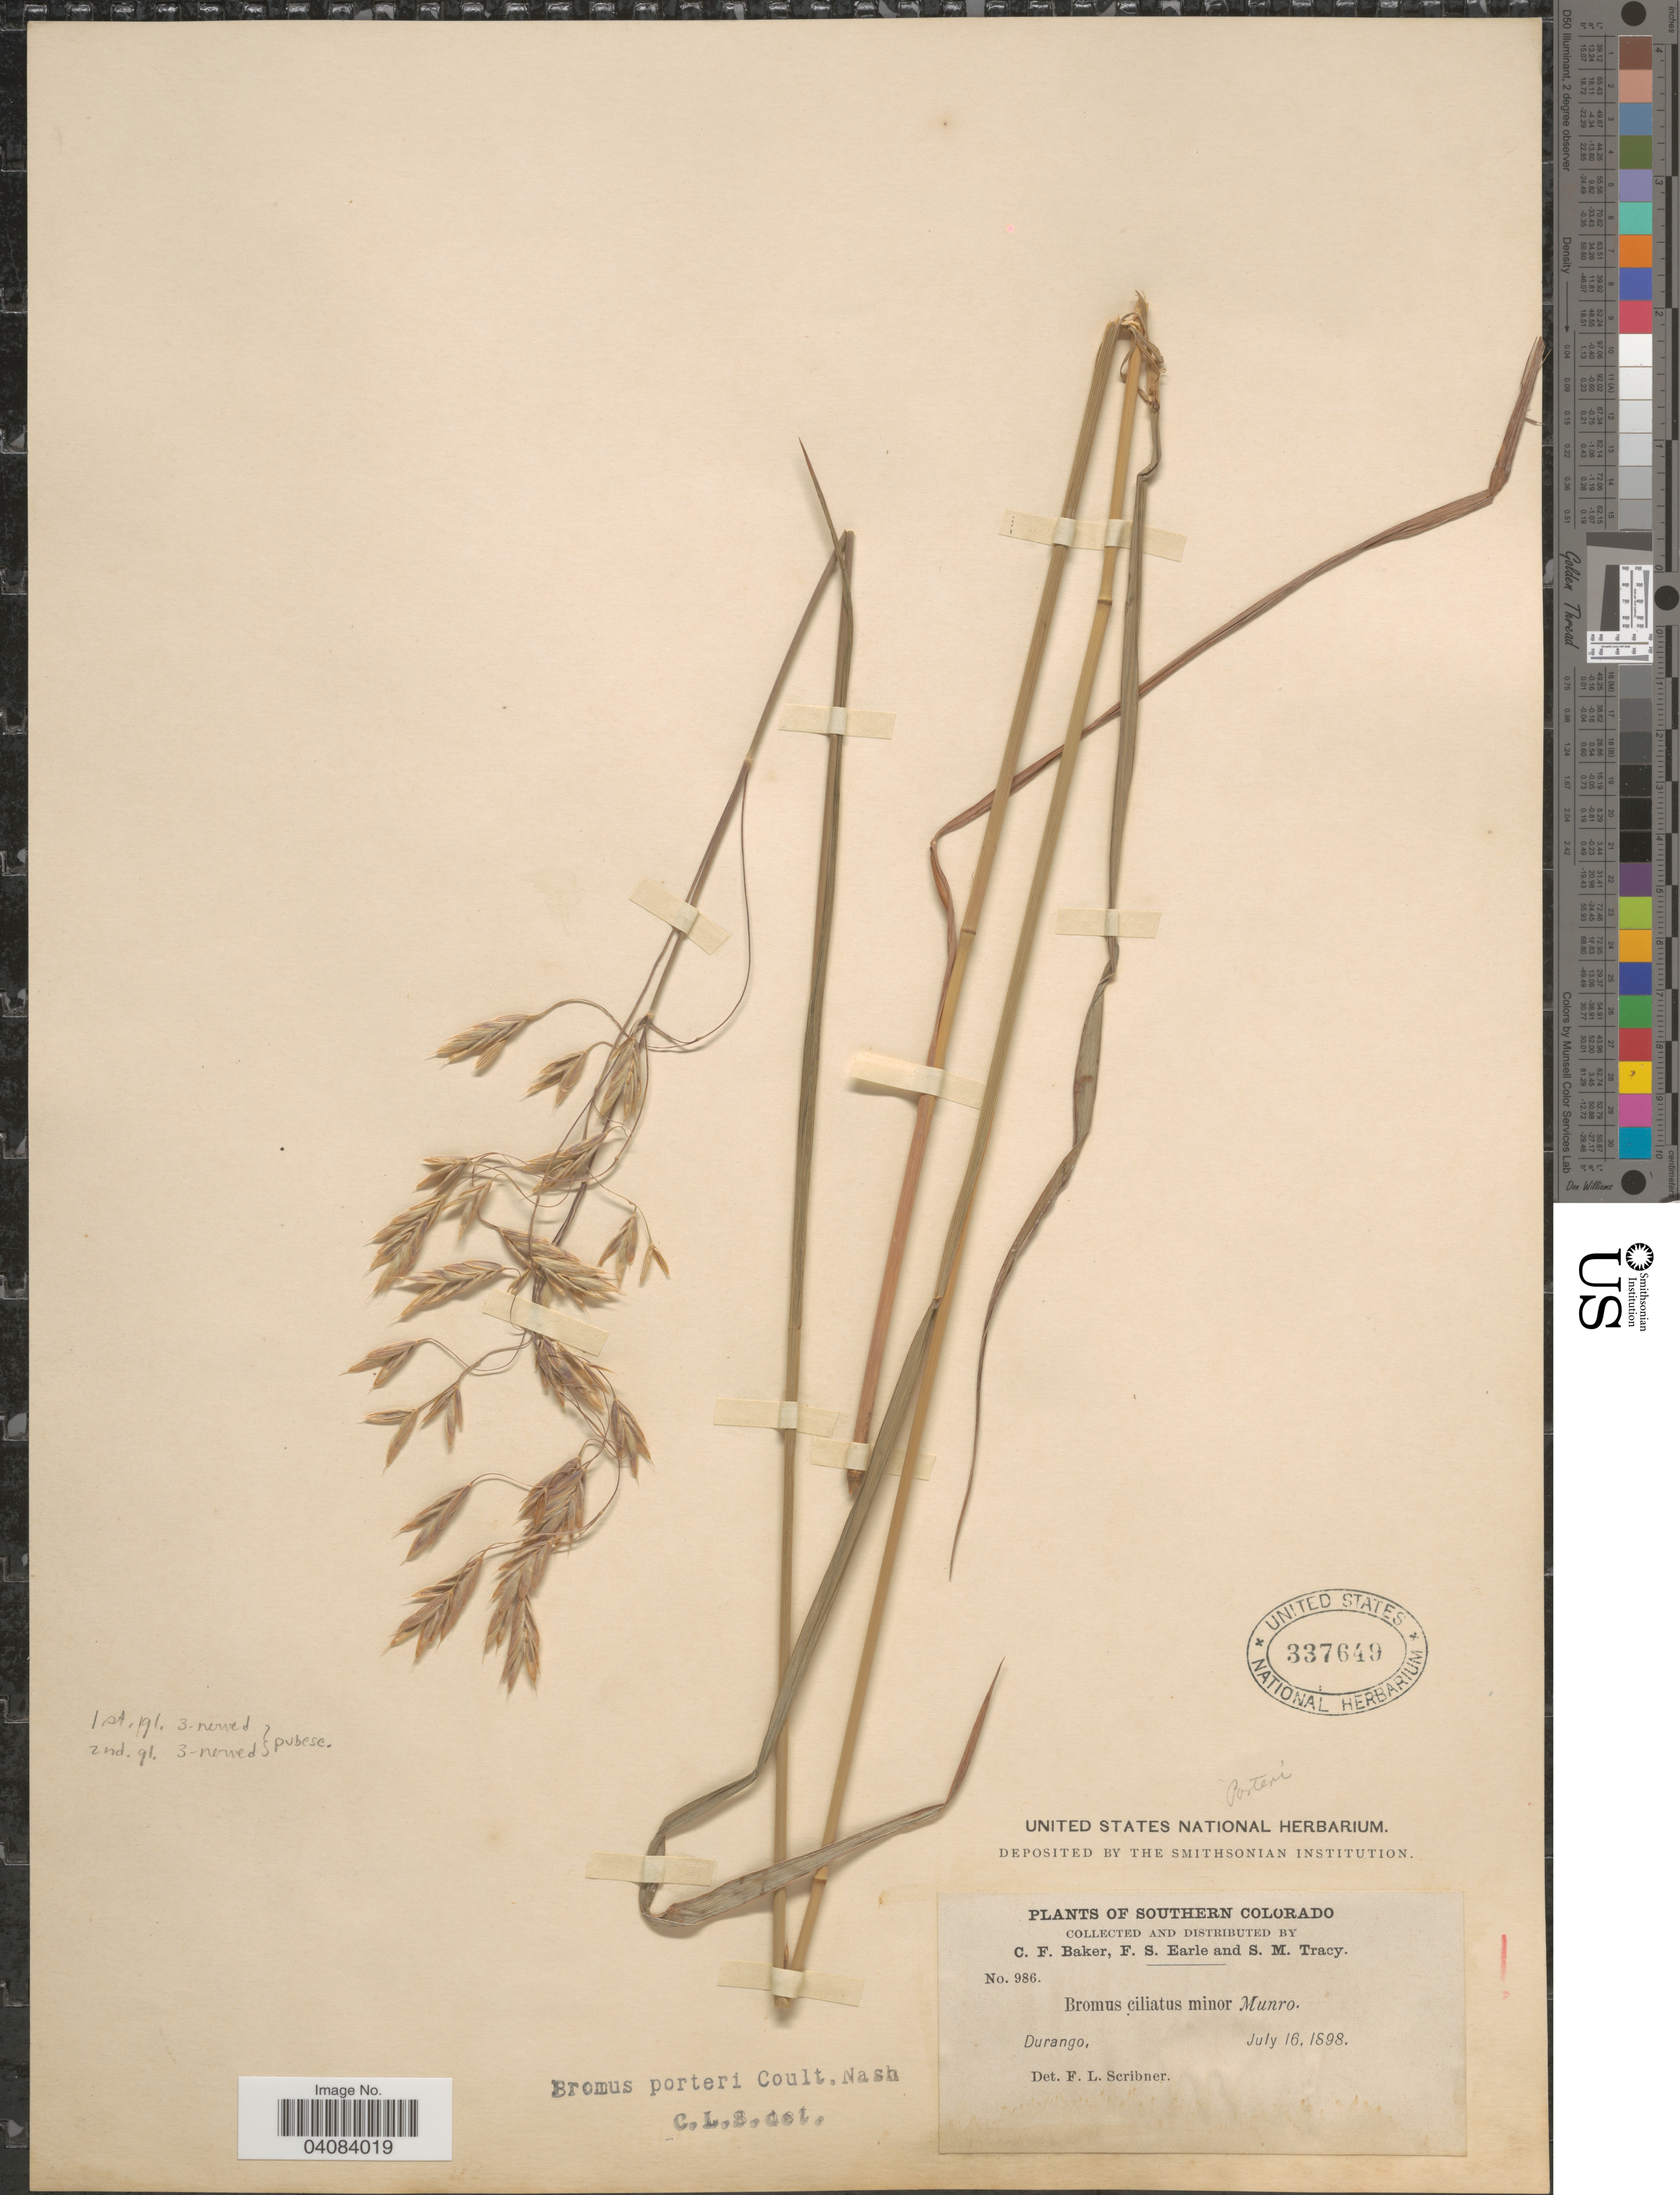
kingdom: Plantae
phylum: Tracheophyta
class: Liliopsida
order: Poales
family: Poaceae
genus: Bromus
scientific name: Bromus porteri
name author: (J.M. Coult.) Nash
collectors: C. F. Baker, F. S. Earle & S. M. Tracy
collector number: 986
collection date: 1898-07-16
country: United States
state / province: Colorado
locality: Southern Colorado. Durango.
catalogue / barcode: US 337649